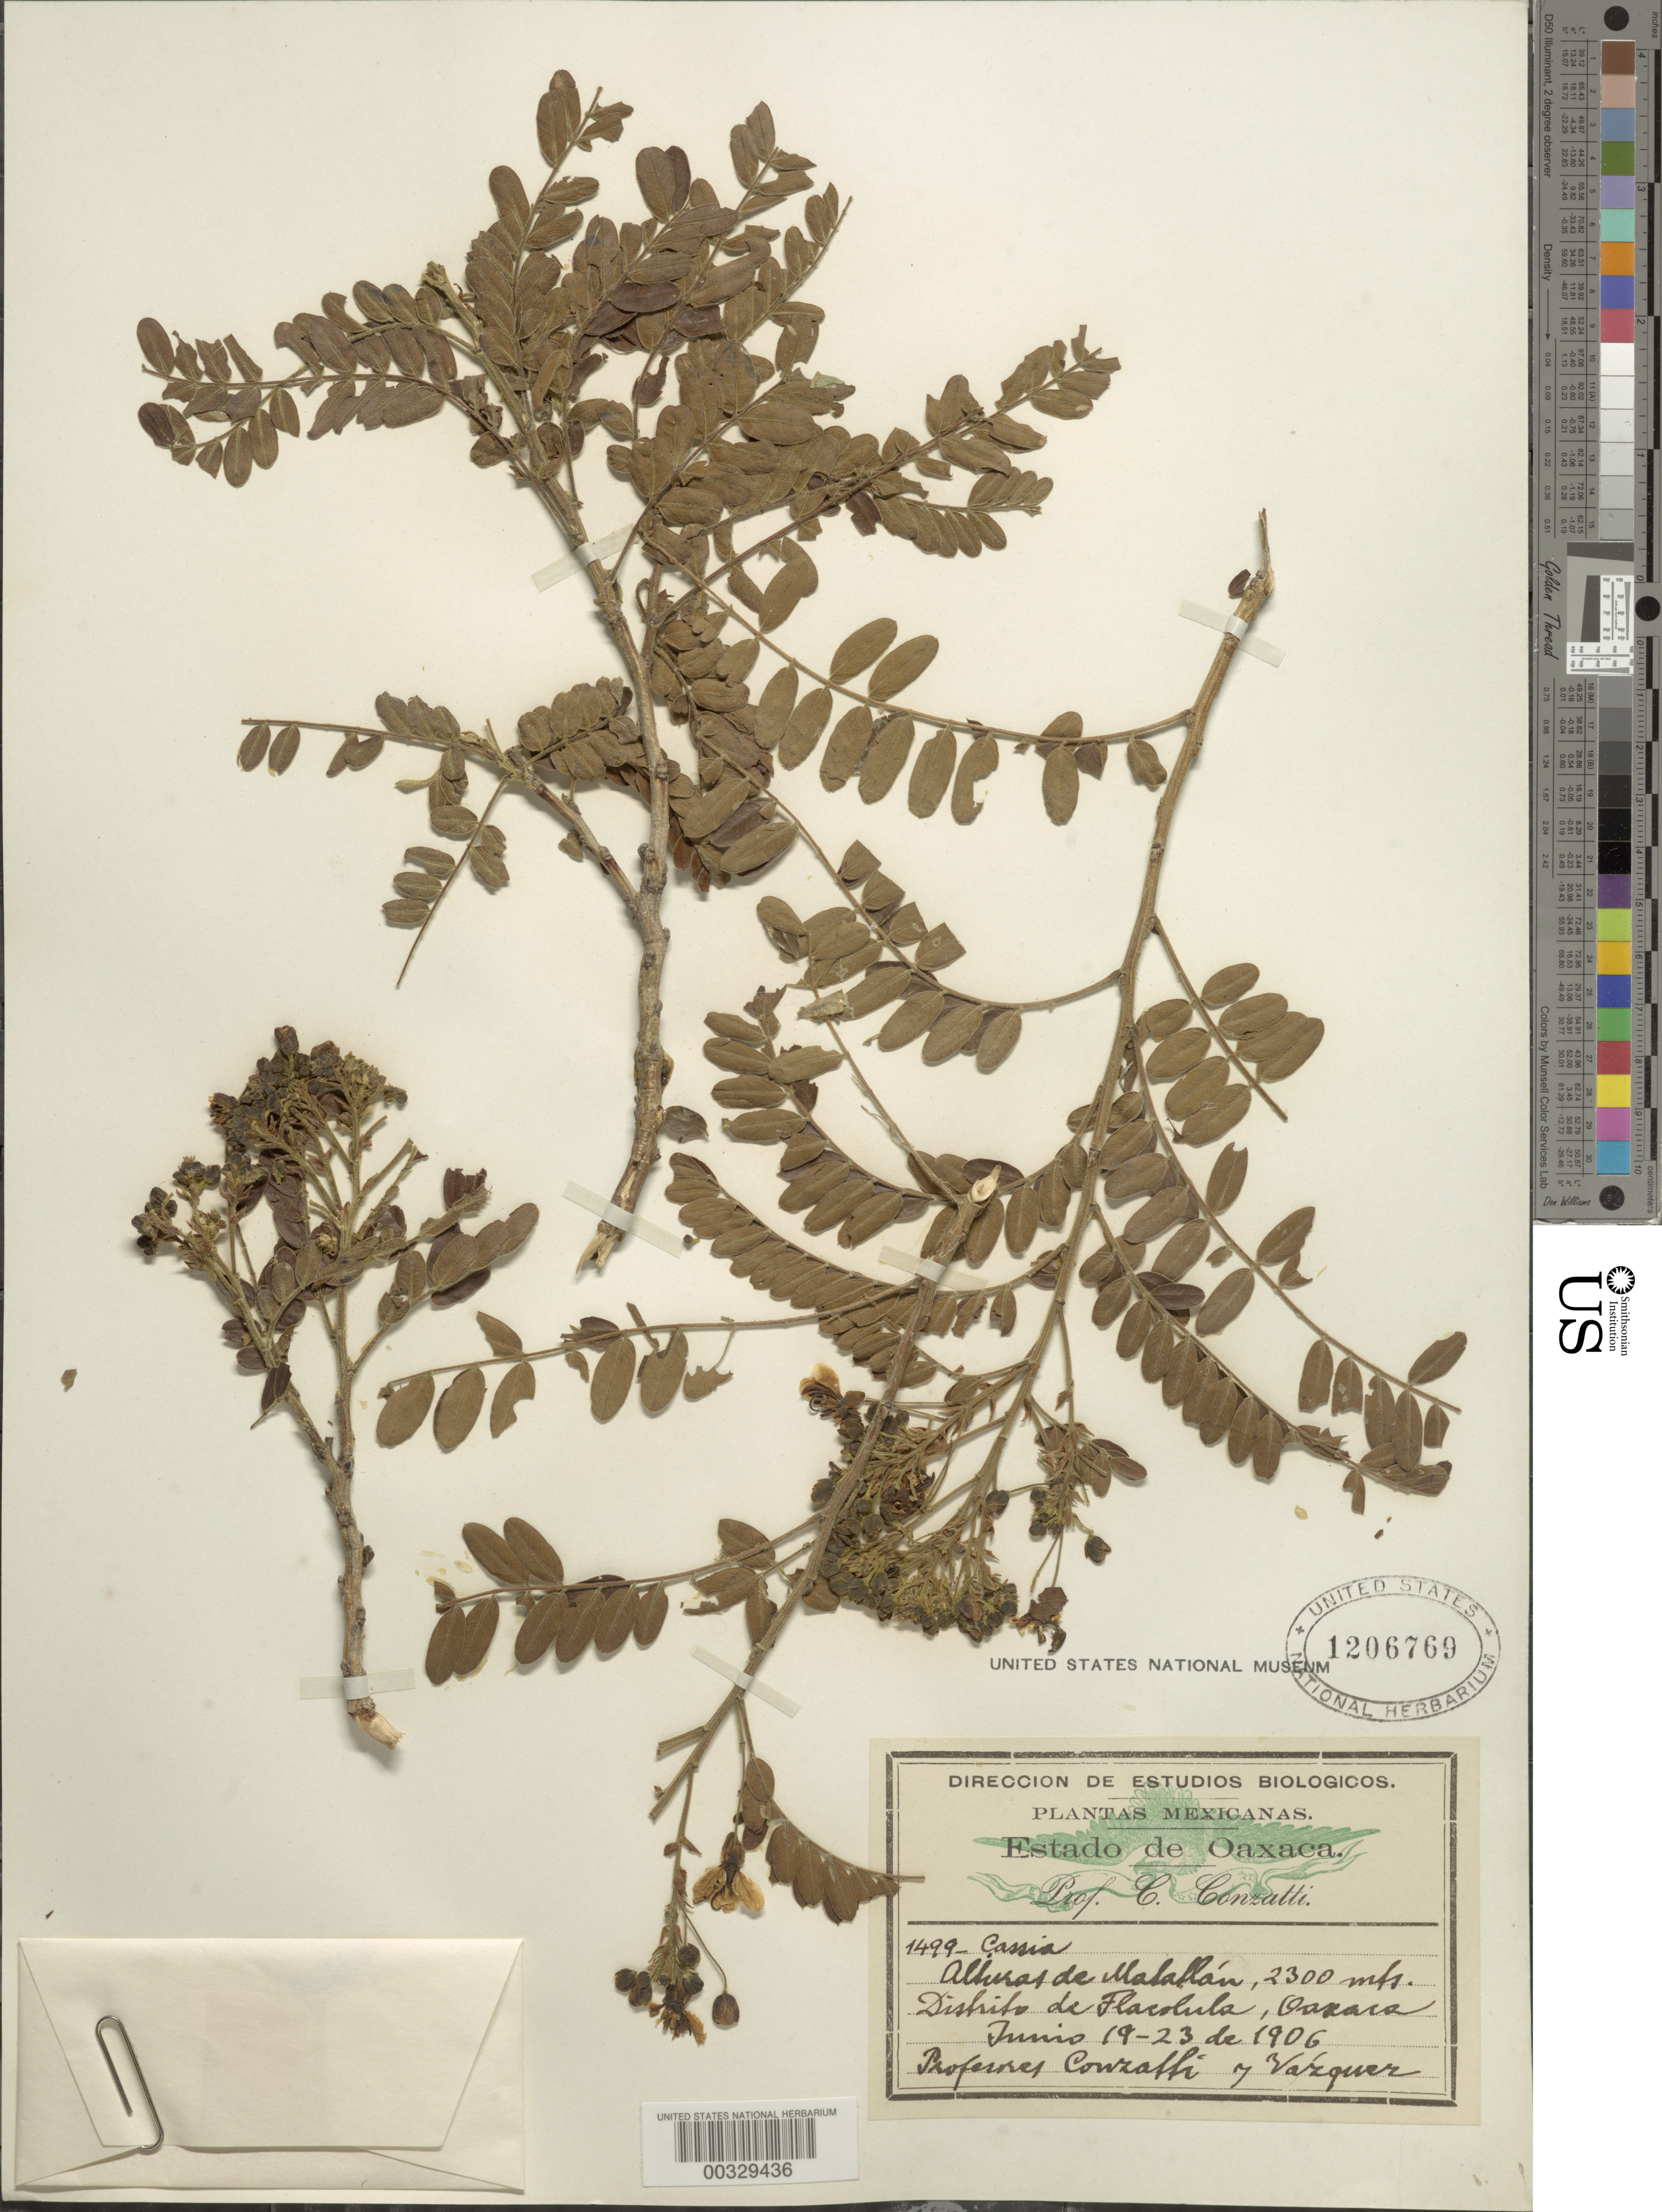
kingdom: Plantae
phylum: Tracheophyta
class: Magnoliopsida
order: Fabales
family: Fabaceae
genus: Senna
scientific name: Senna polyantha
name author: (Coll) H.S. Irwin & Barneby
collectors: C. Conzatti & -. Vazquez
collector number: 1499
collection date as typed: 19 Jun 1906 to 23 Jun 1906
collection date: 1906-06-19/1906-06-23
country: Mexico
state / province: Oaxaca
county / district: Tlacolula De Matamoros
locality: Flacolula mun. (?), alturas de matatlan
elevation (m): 2300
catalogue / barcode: US 1206769